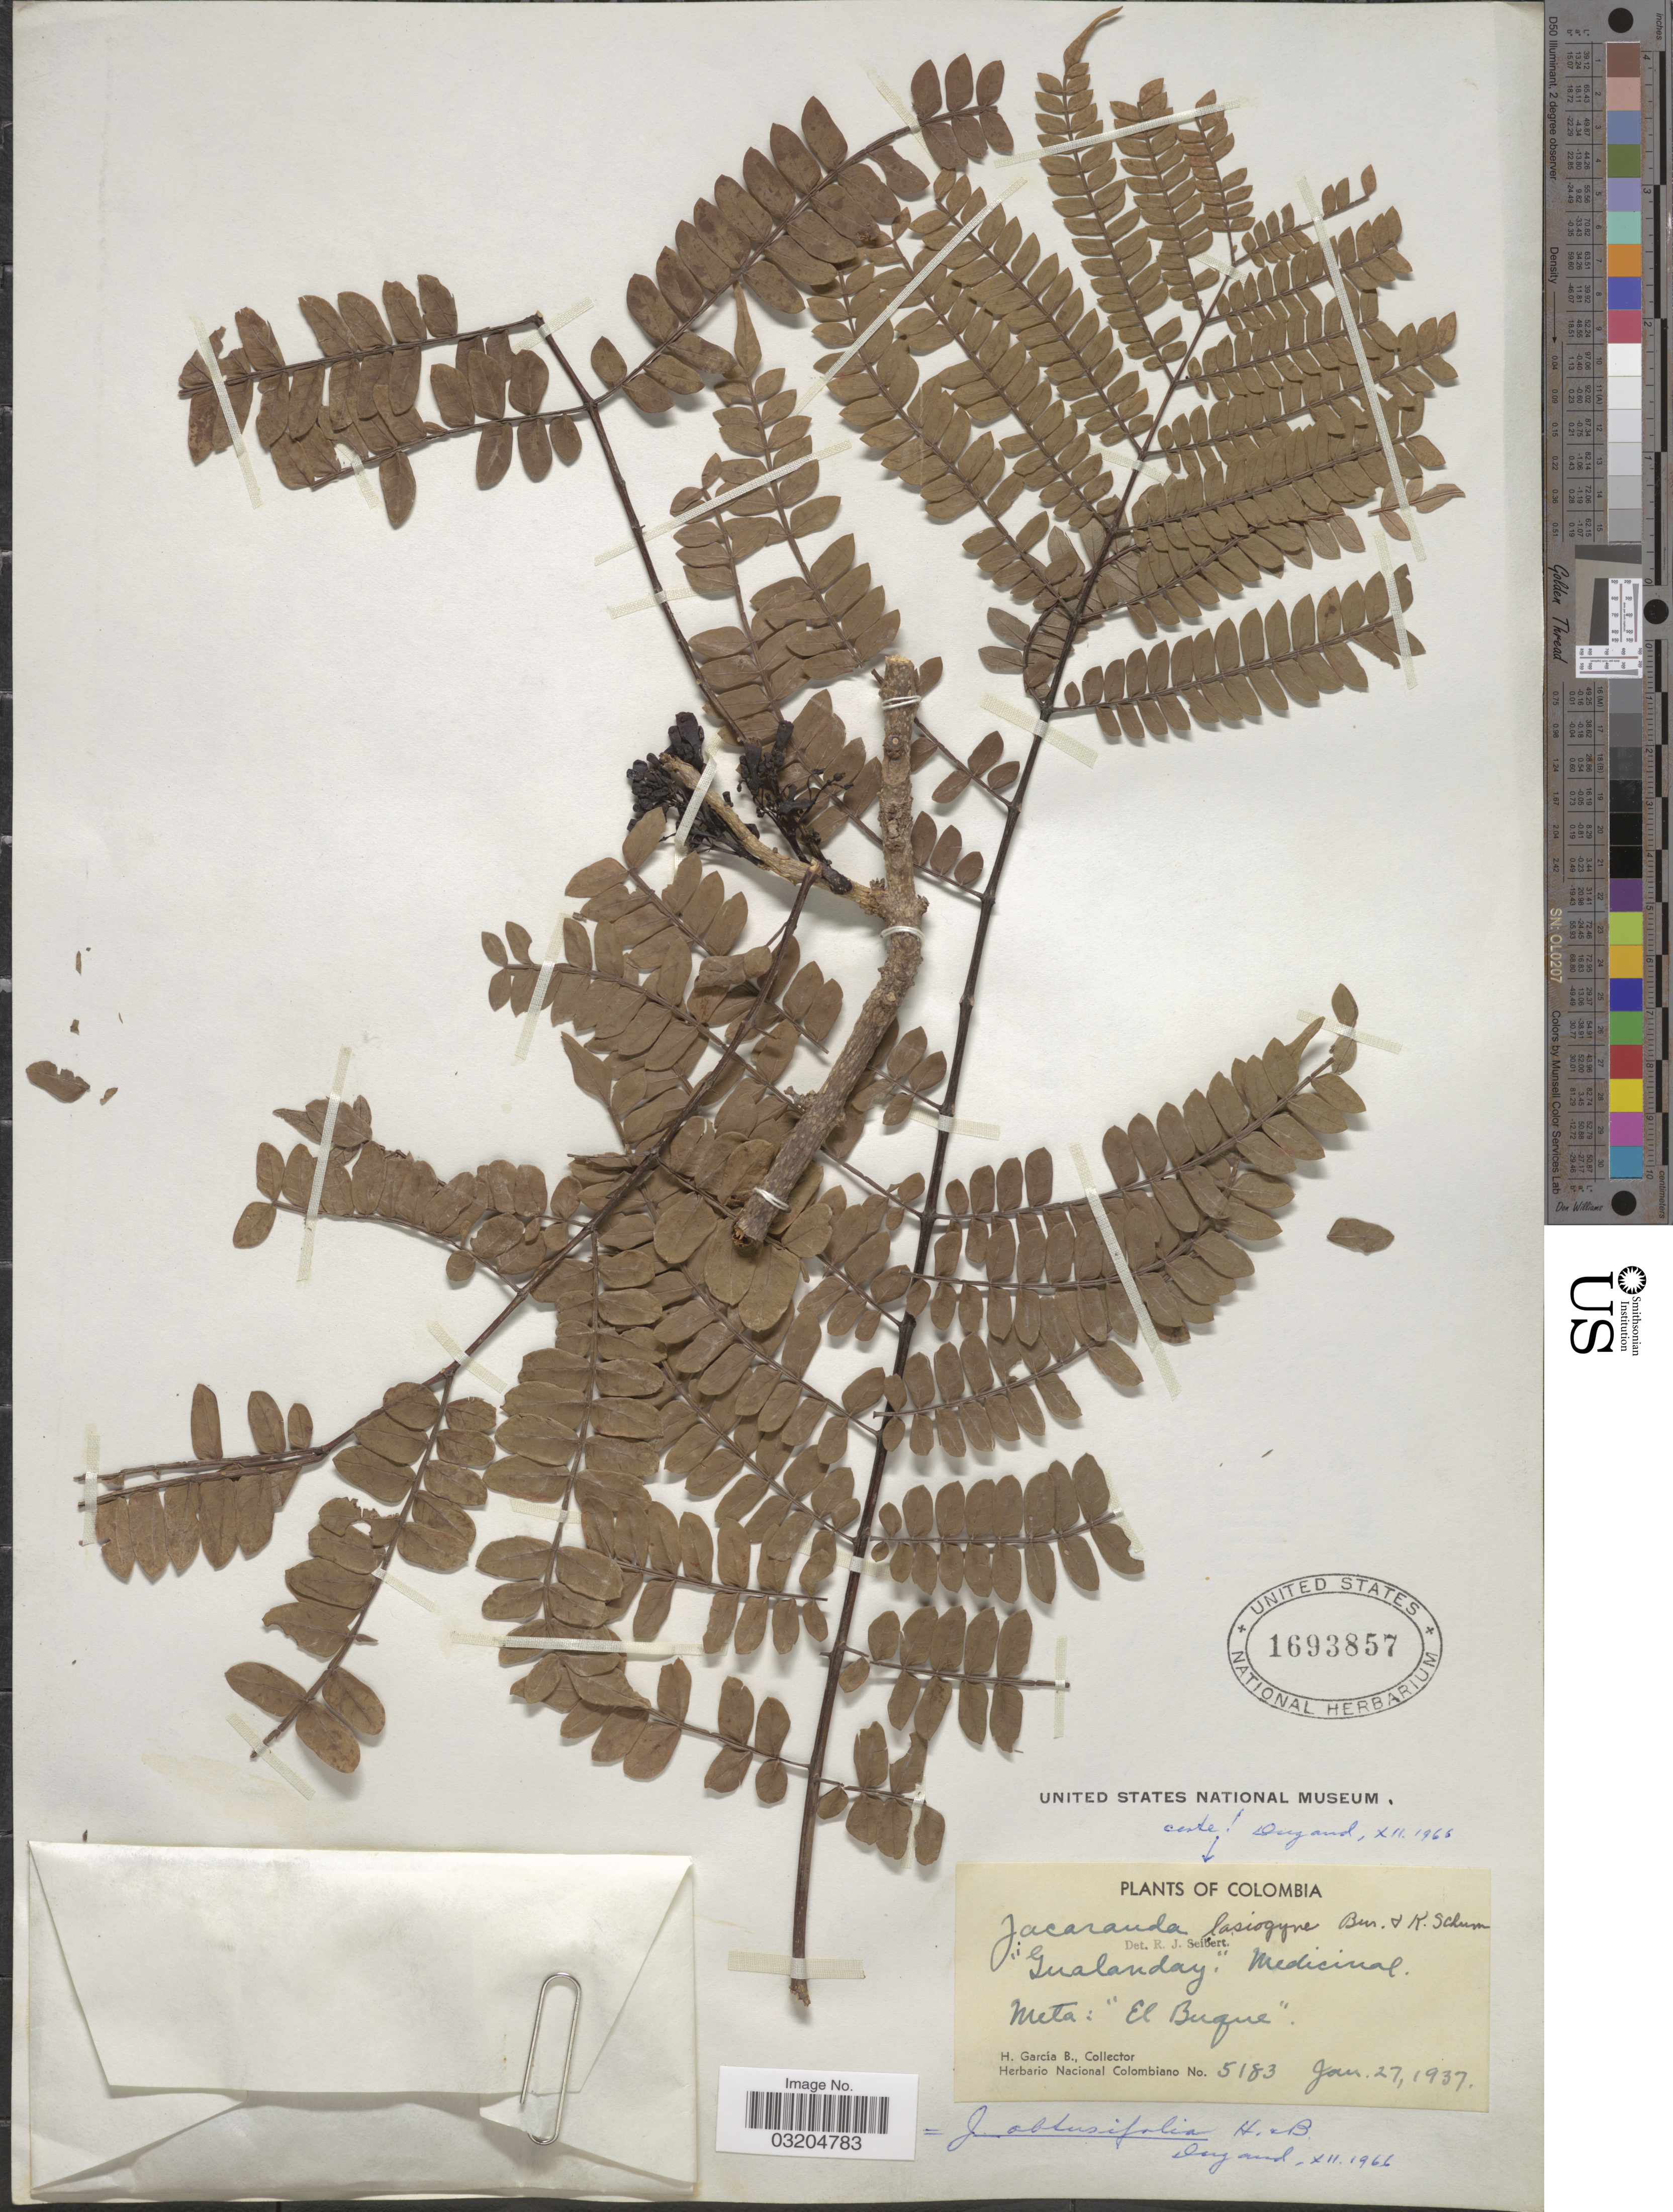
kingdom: Plantae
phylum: Tracheophyta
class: Magnoliopsida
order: Lamiales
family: Bignoniaceae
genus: Jacaranda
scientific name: Jacaranda obtusifolia subsp. obtusifolia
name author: Bonpl.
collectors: H. García B.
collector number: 5183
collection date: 1937-01-27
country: Colombia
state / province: Meta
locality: El Buque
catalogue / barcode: US 1693857